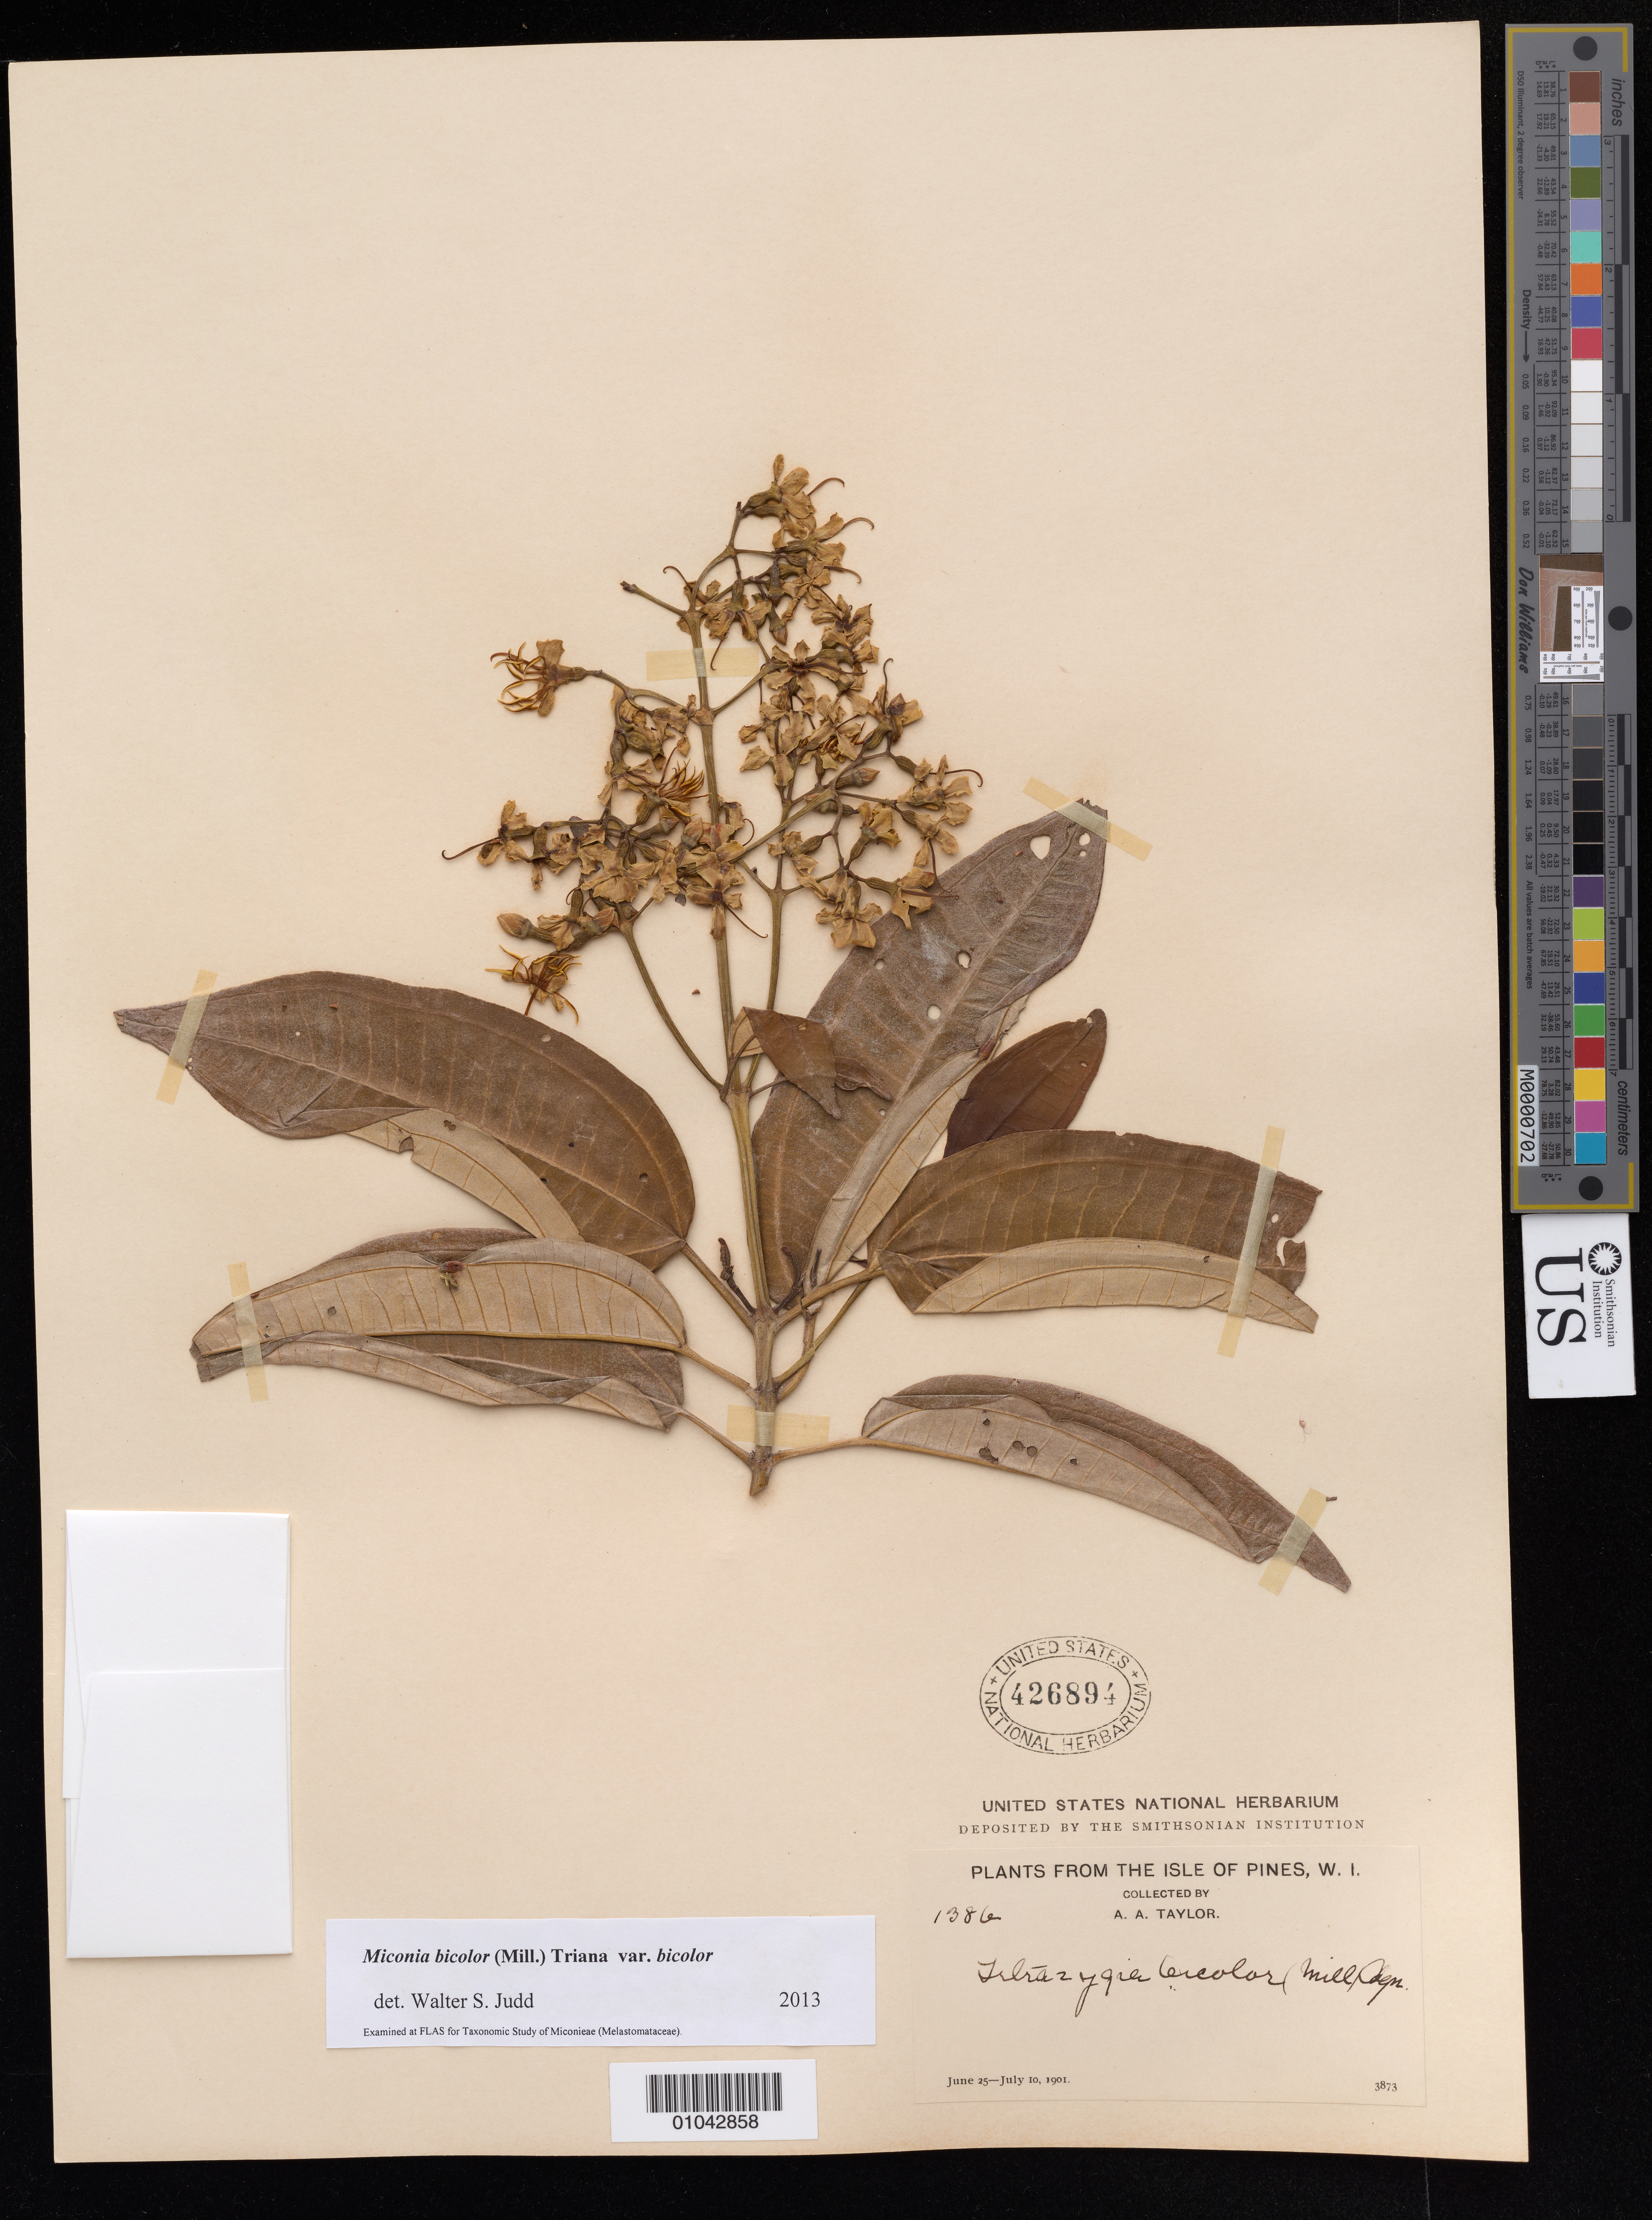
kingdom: Plantae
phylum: Tracheophyta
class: Magnoliopsida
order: Myrtales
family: Melastomataceae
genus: Miconia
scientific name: Miconia bicolor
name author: (Mill.) Triana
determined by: Judd, Walter S.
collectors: A. A. Taylor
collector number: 138b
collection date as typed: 25 Jun 1901 to 10 Jul 1901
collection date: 1901-06-25/1901-07-10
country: Cuba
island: Isla de la Juventud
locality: Isle of Pines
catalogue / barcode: US 426894